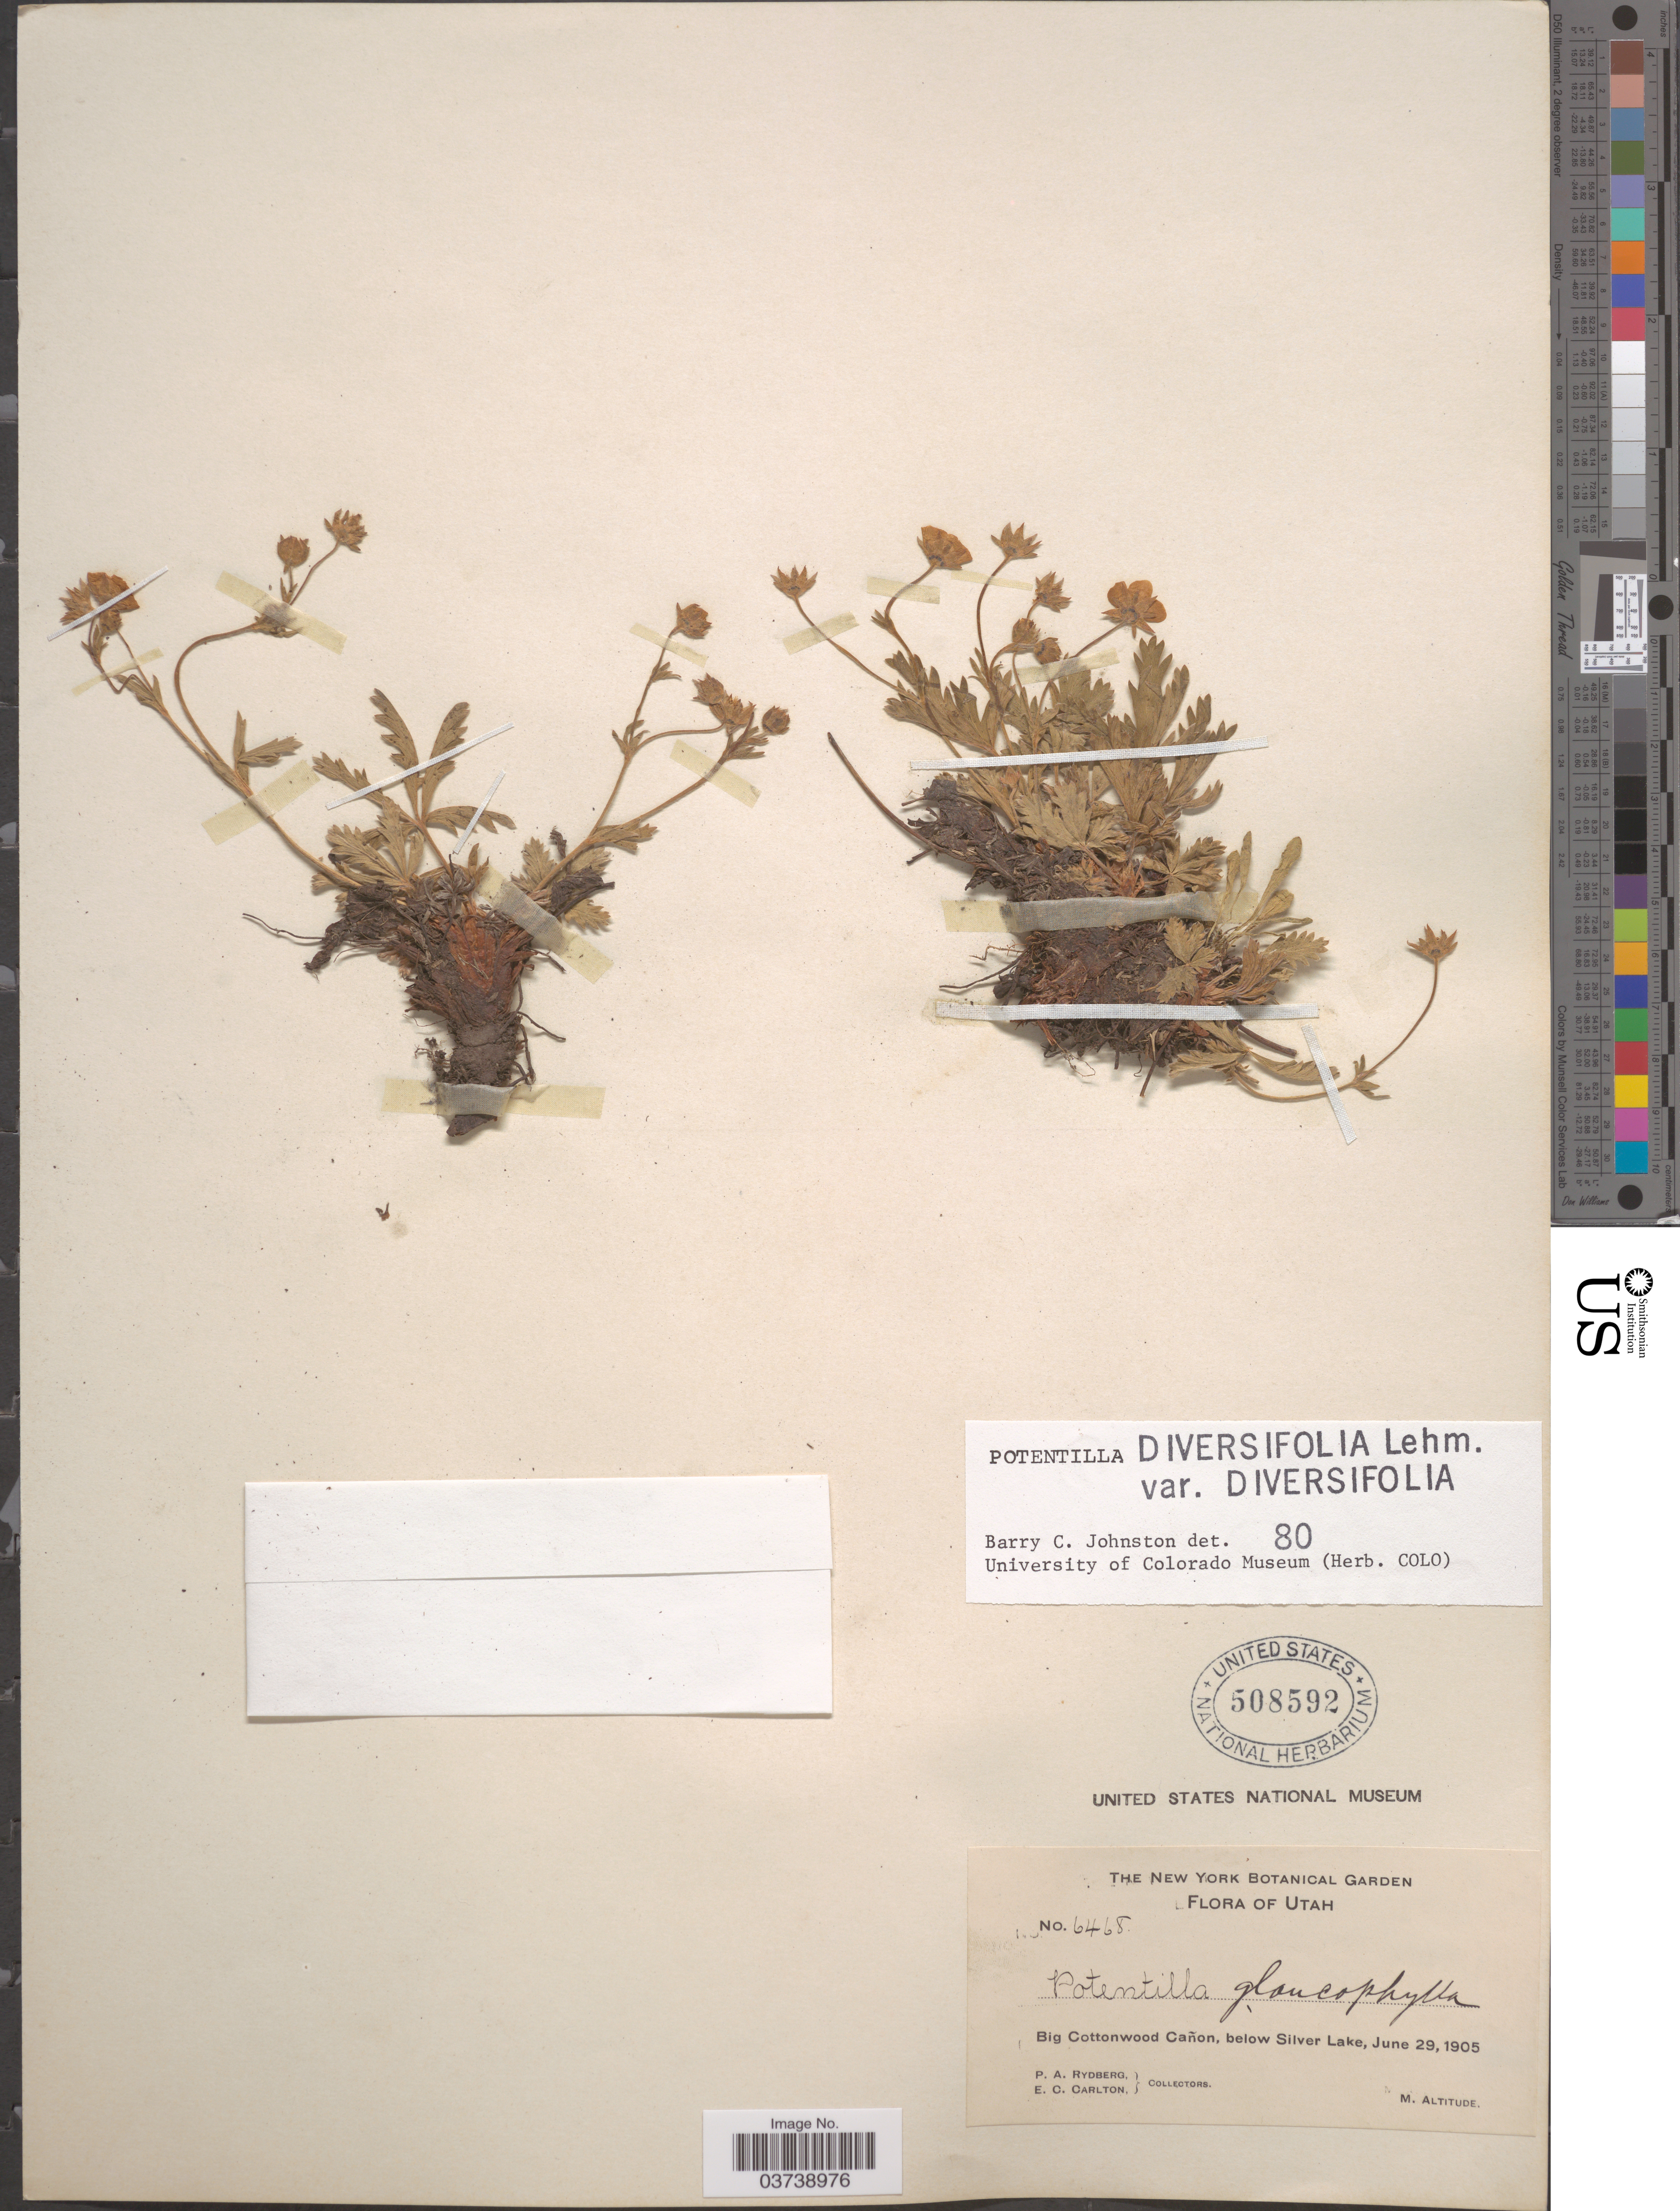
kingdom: Plantae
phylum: Tracheophyta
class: Magnoliopsida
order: Rosales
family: Rosaceae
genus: Potentilla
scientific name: Potentilla diversifolia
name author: Lehm.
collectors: P. A. Rydberg & E. Carlton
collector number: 6468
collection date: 1905-06-29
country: United States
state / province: Utah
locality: Big Cottonwood Cañon, below Silver Lake.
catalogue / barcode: US 508592